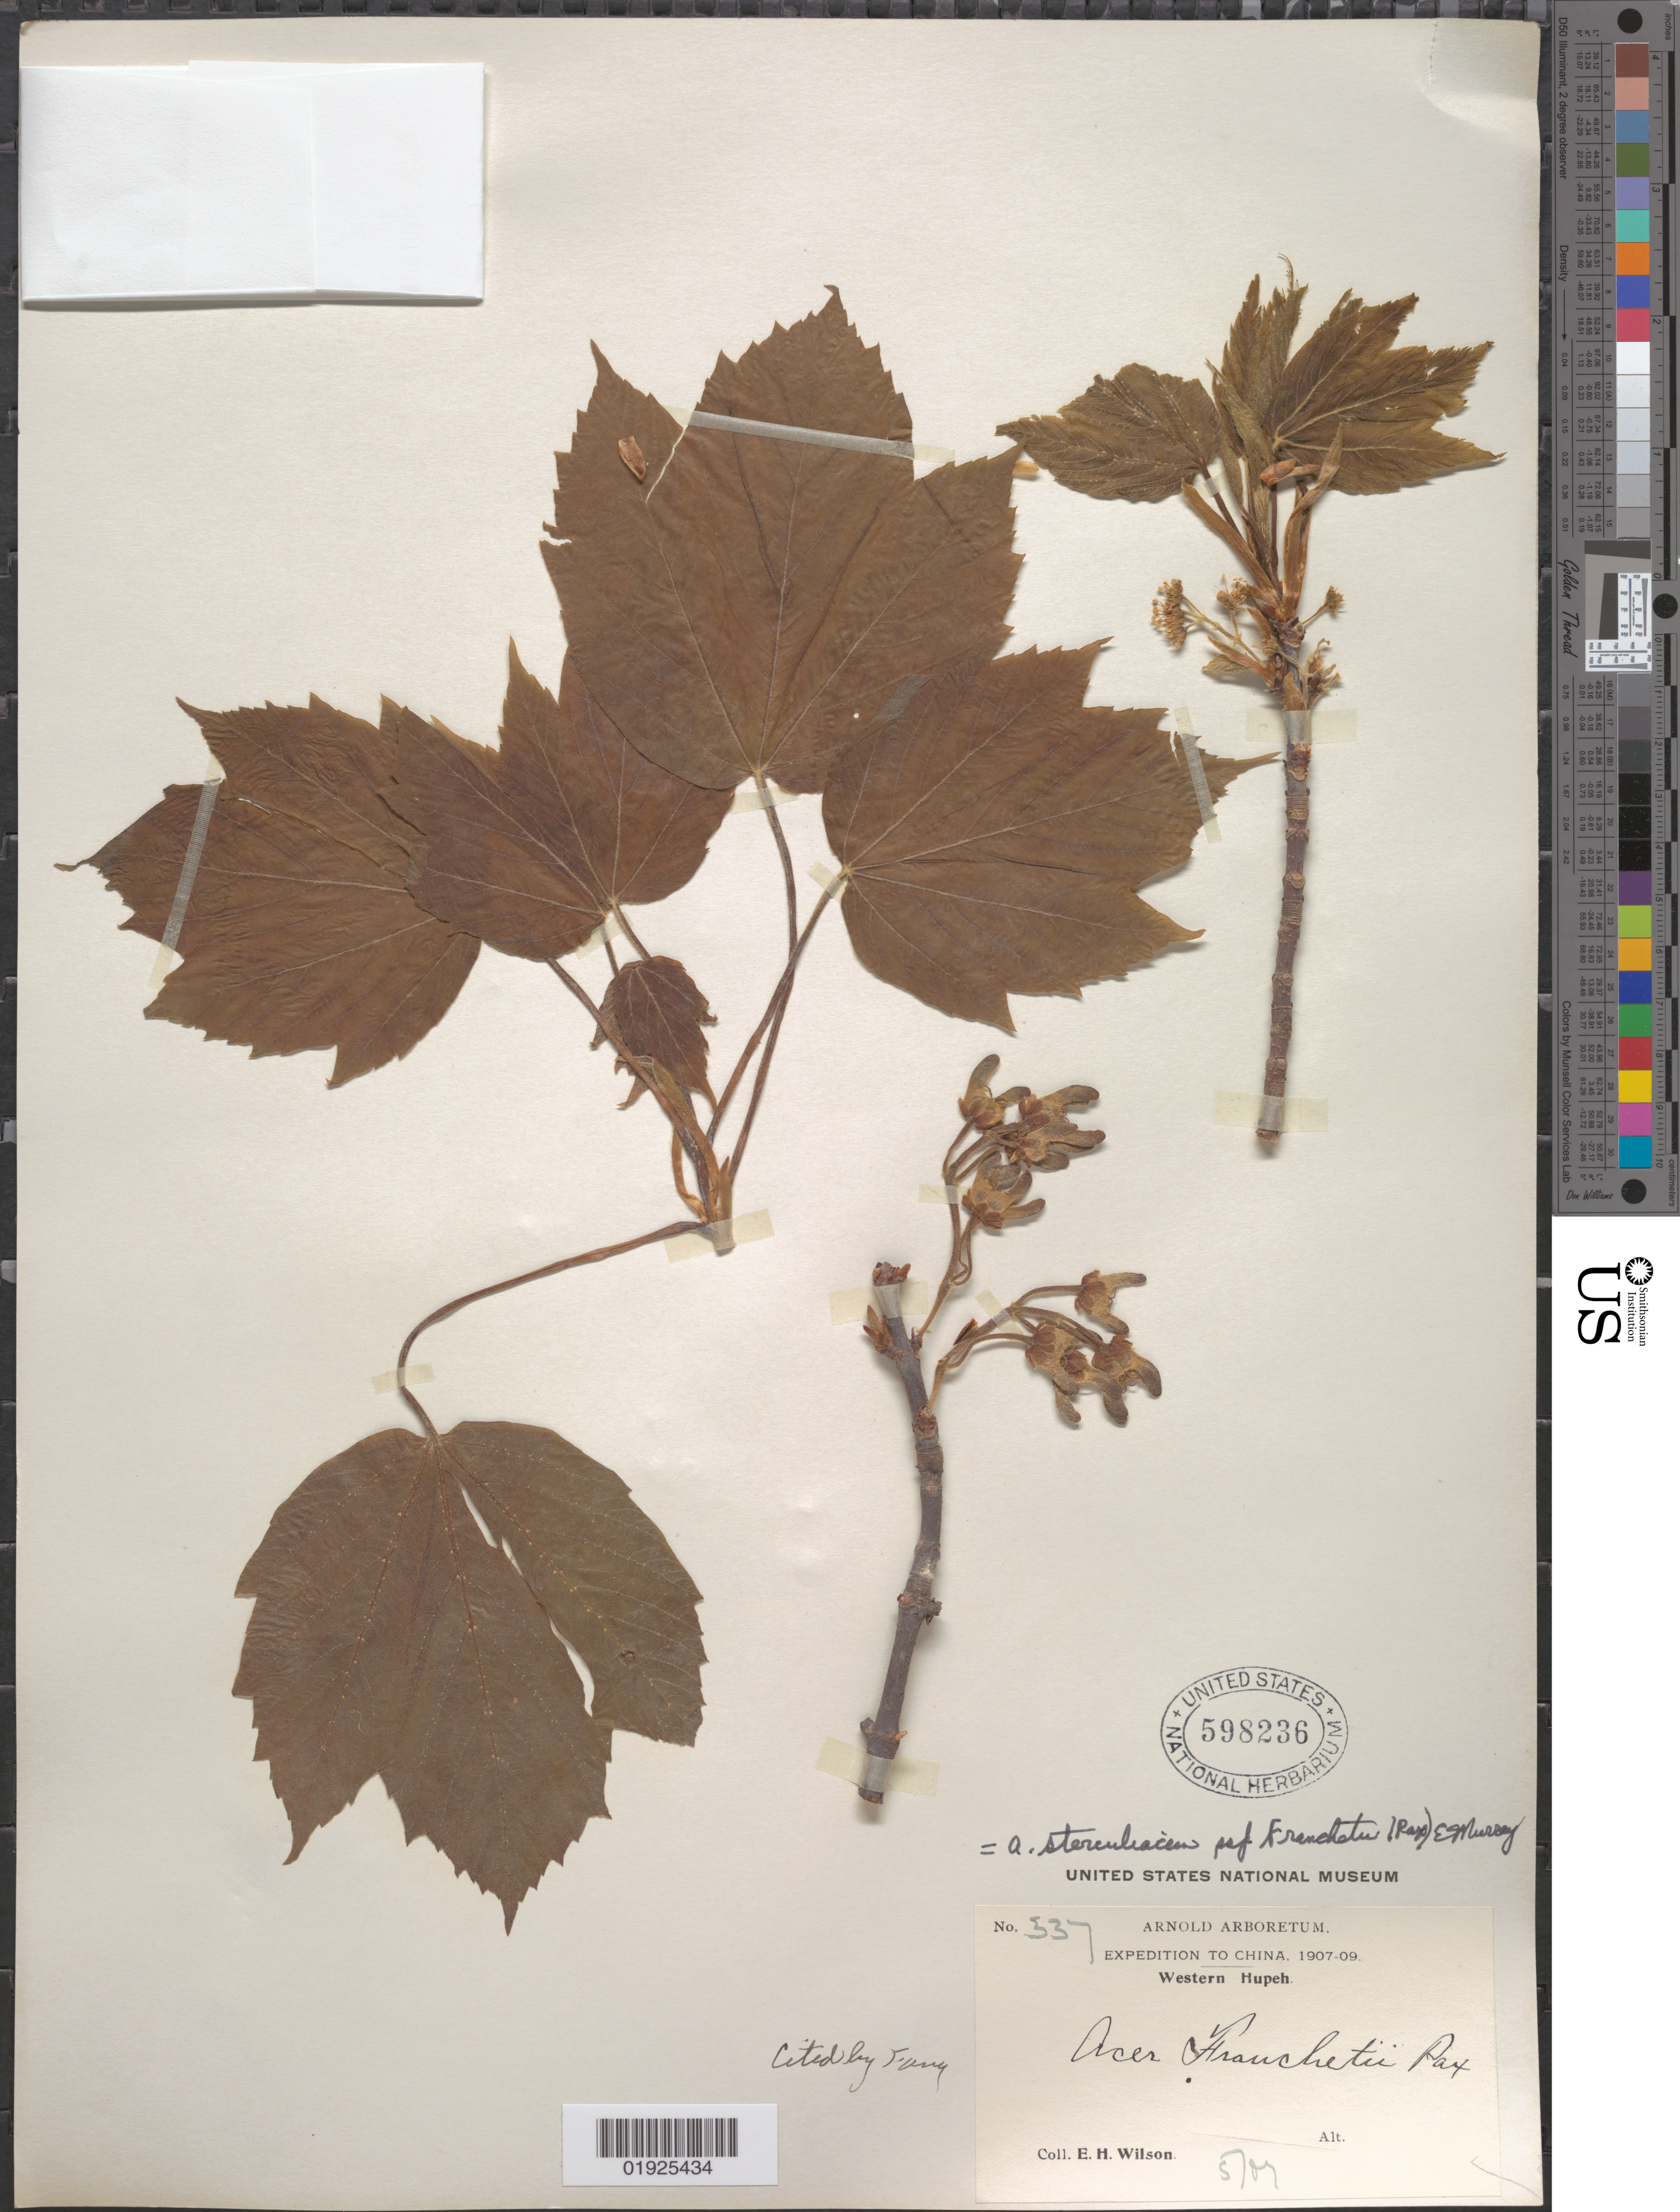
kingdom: Plantae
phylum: Tracheophyta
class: Magnoliopsida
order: Sapindales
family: Sapindaceae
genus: Acer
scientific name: Acer sterculiaceum subsp. franchetii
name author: (Pax) A.E. Murray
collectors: E. H. Wilson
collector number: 337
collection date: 1907-05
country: China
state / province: Hubei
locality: Western Hupeh [Hubei]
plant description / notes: Note: same coll. number, different dates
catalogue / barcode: US 598236